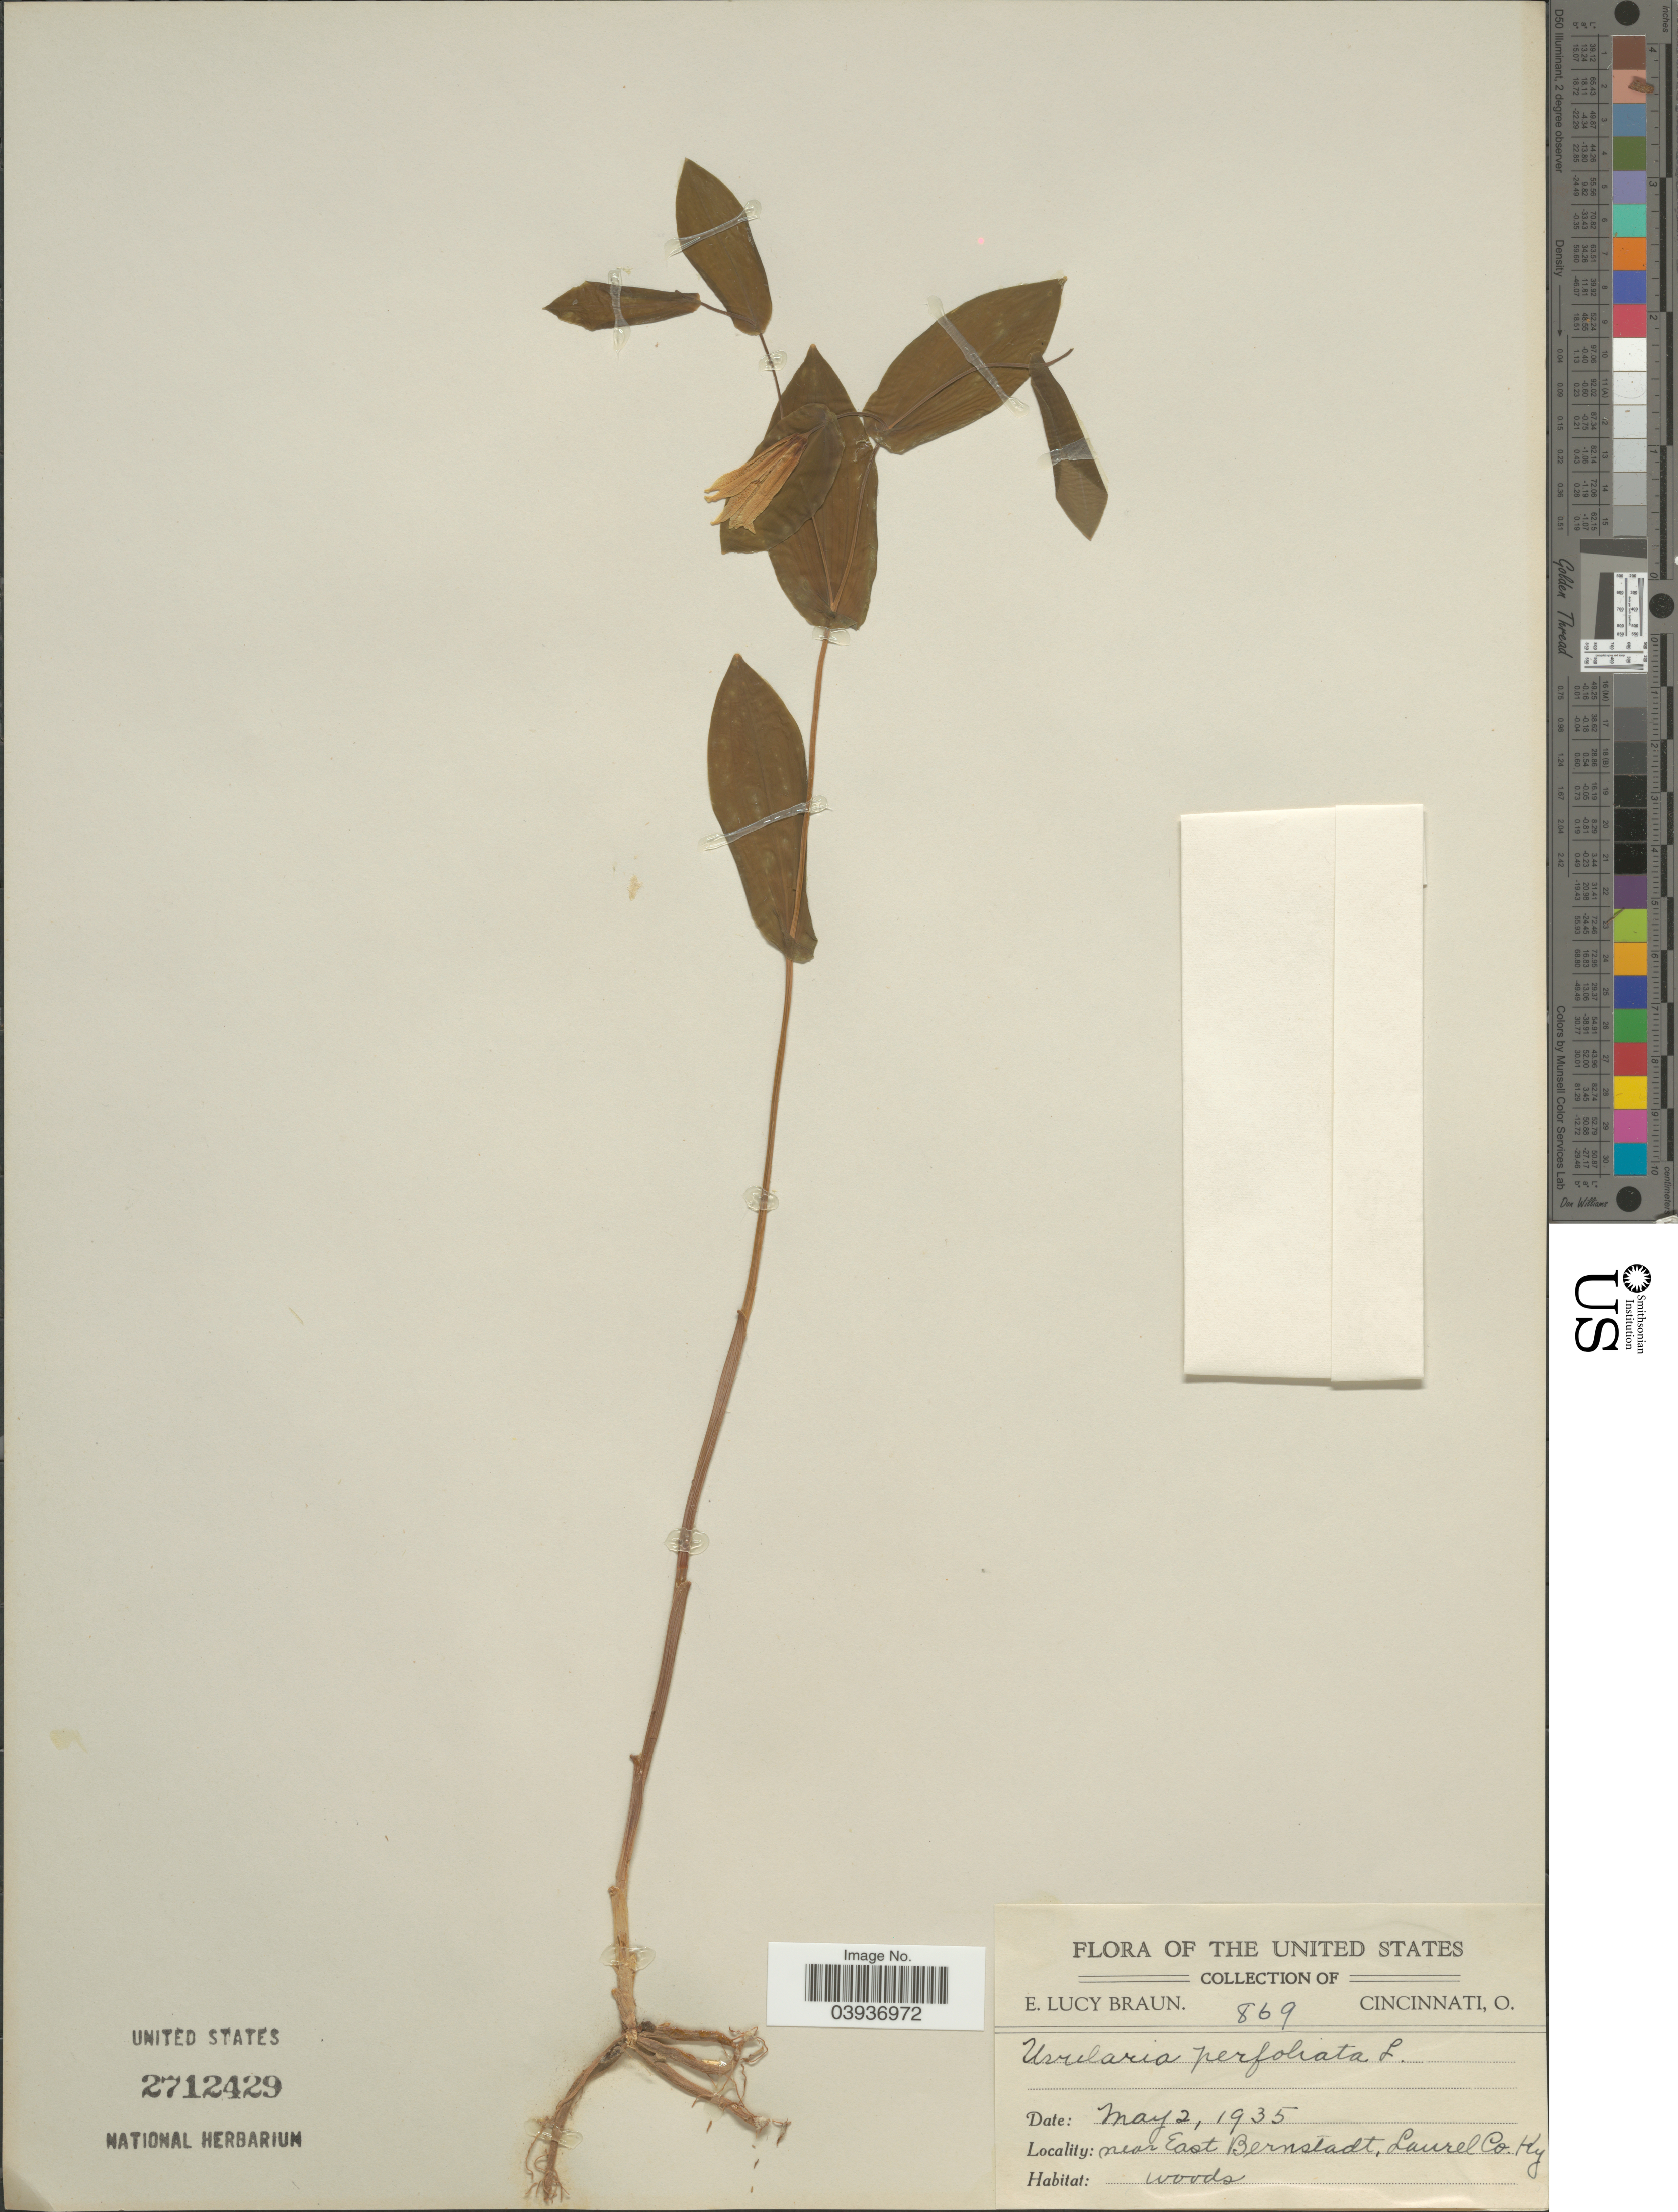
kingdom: Plantae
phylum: Tracheophyta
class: Liliopsida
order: Liliales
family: Colchicaceae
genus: Uvularia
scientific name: Uvularia perfoliata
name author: L.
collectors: E. L. Braun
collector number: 869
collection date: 1935-05-02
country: United States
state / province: Kentucky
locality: Near East Bernsadt, Laurel Co.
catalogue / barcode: US 2712429